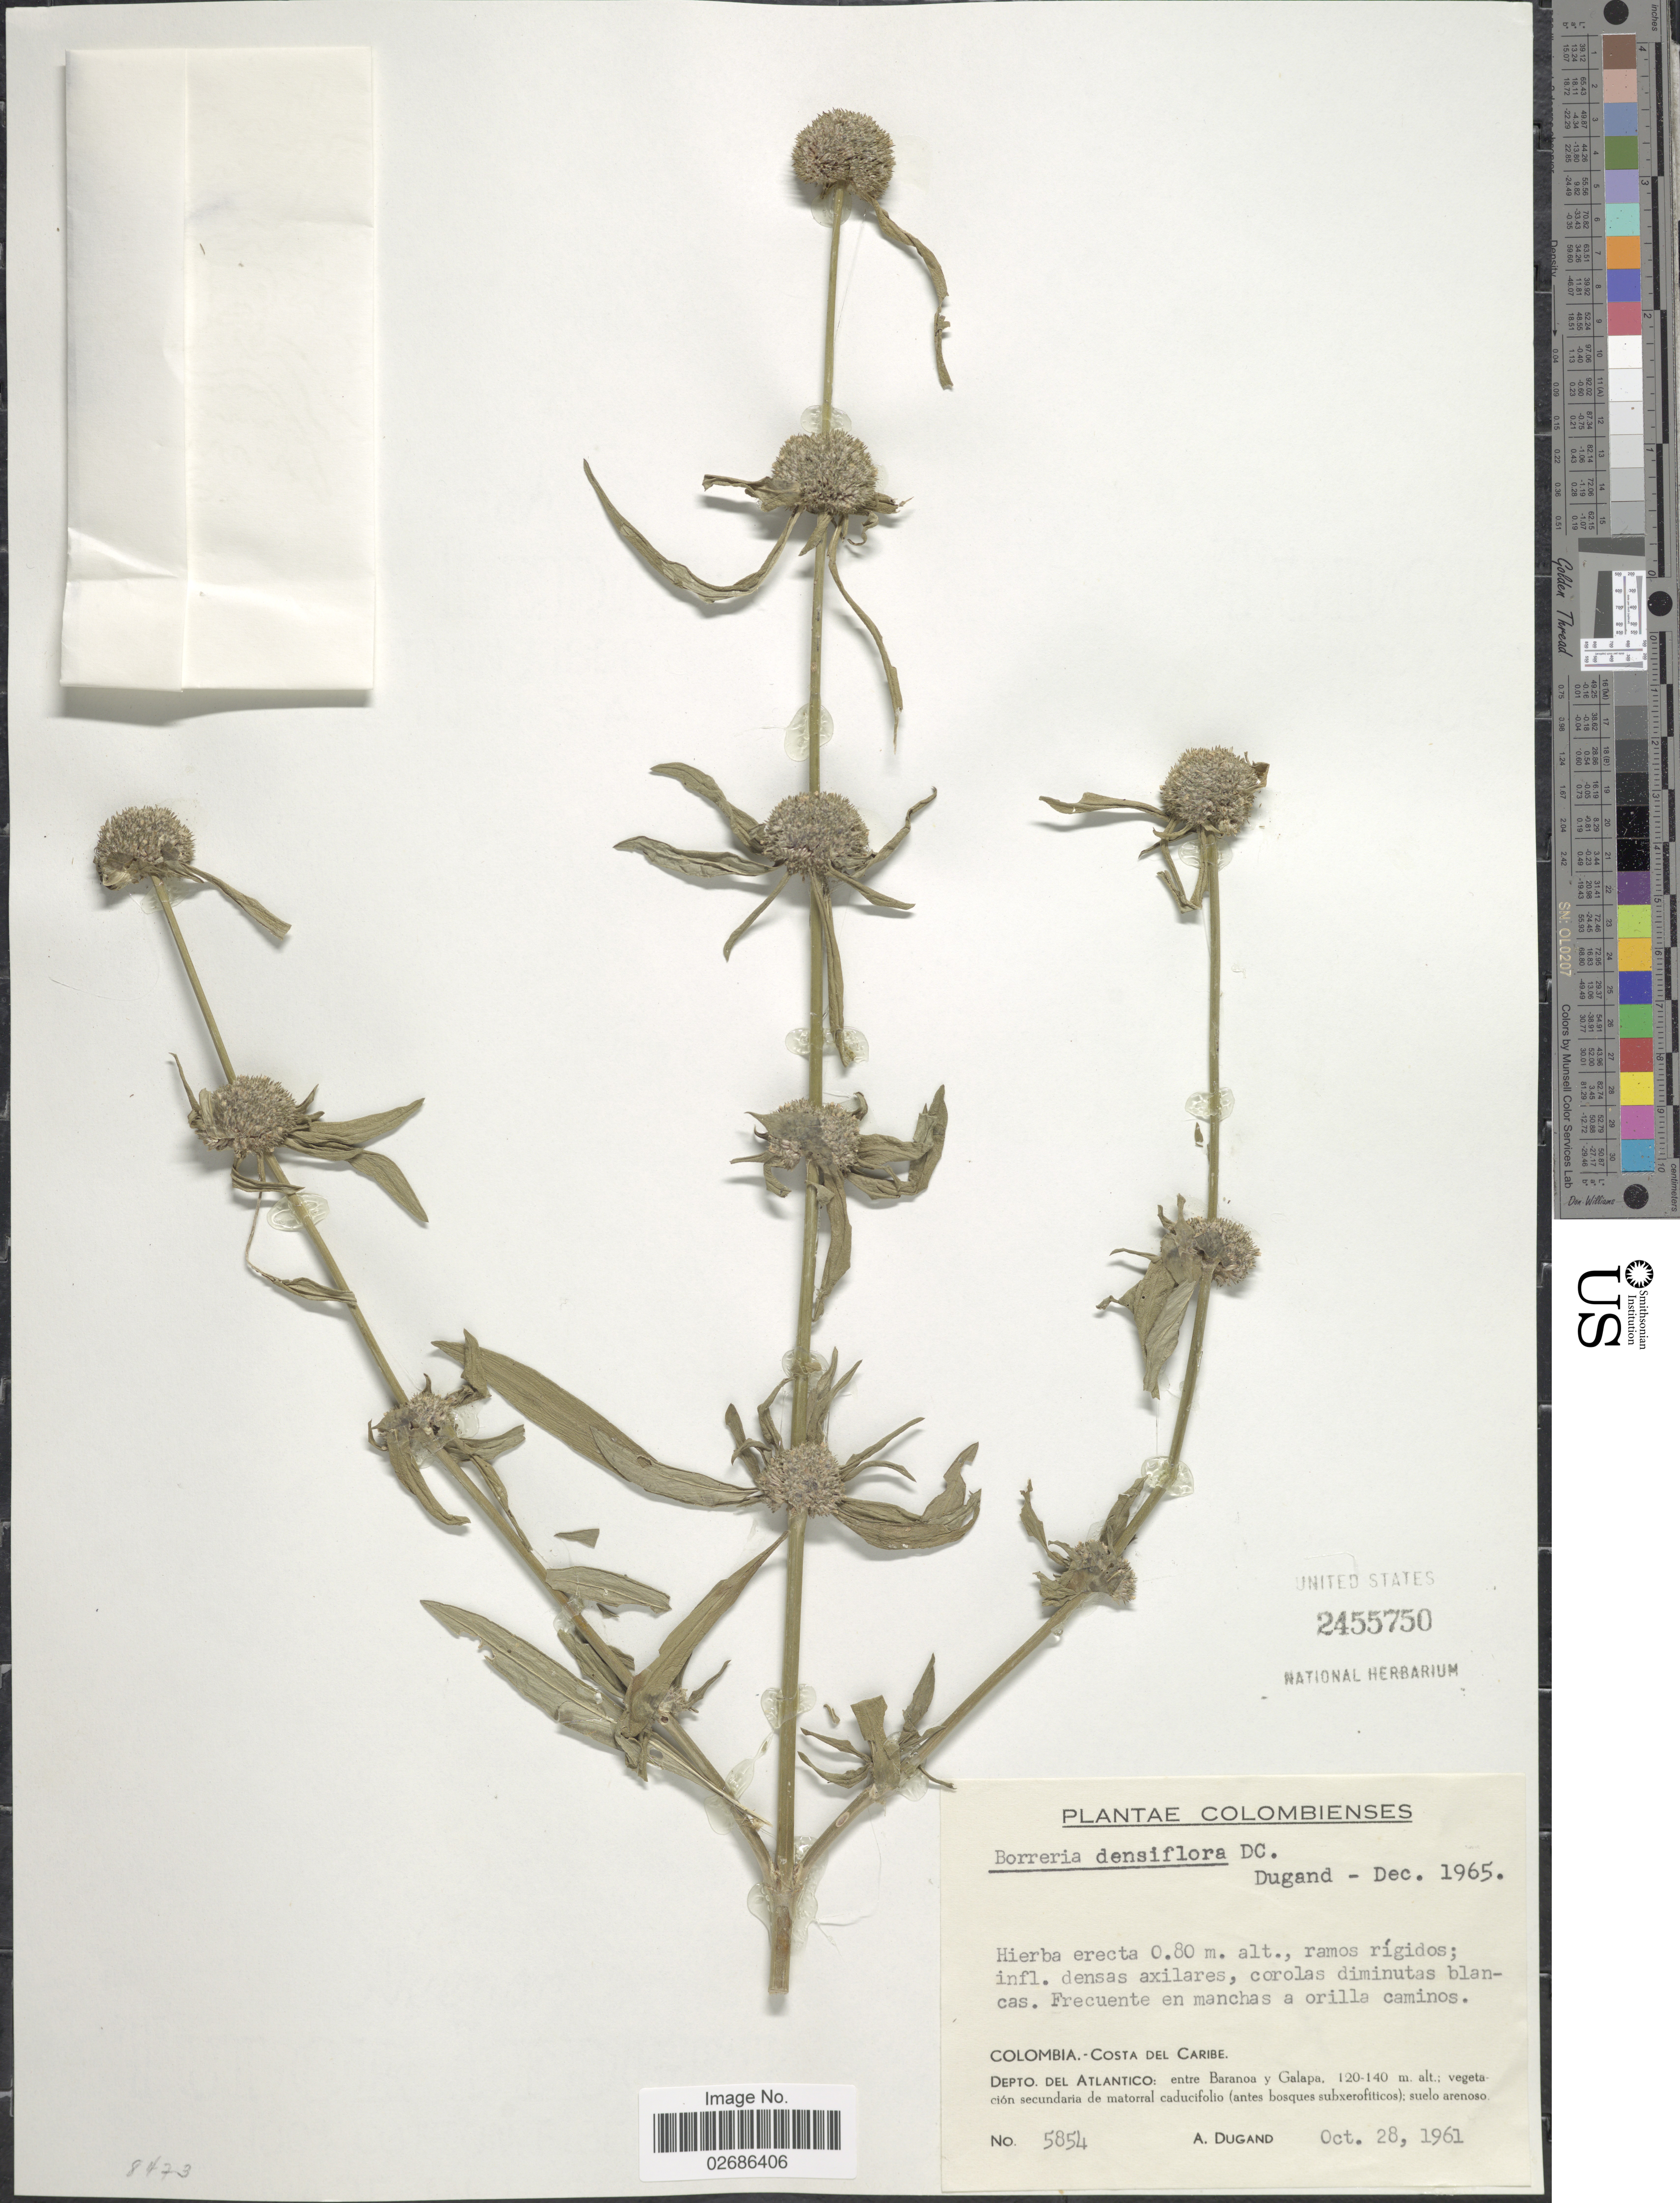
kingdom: Plantae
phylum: Tracheophyta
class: Magnoliopsida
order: Gentianales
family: Rubiaceae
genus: Borreria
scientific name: Borreria densiflora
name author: DC.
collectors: A. Dugand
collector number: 5854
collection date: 1961-10-28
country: Colombia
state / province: Atlántico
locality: Costa del Caribe, Depto. del Atlantico: entre Baranosa y Galapa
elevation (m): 120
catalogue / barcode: US 2455750